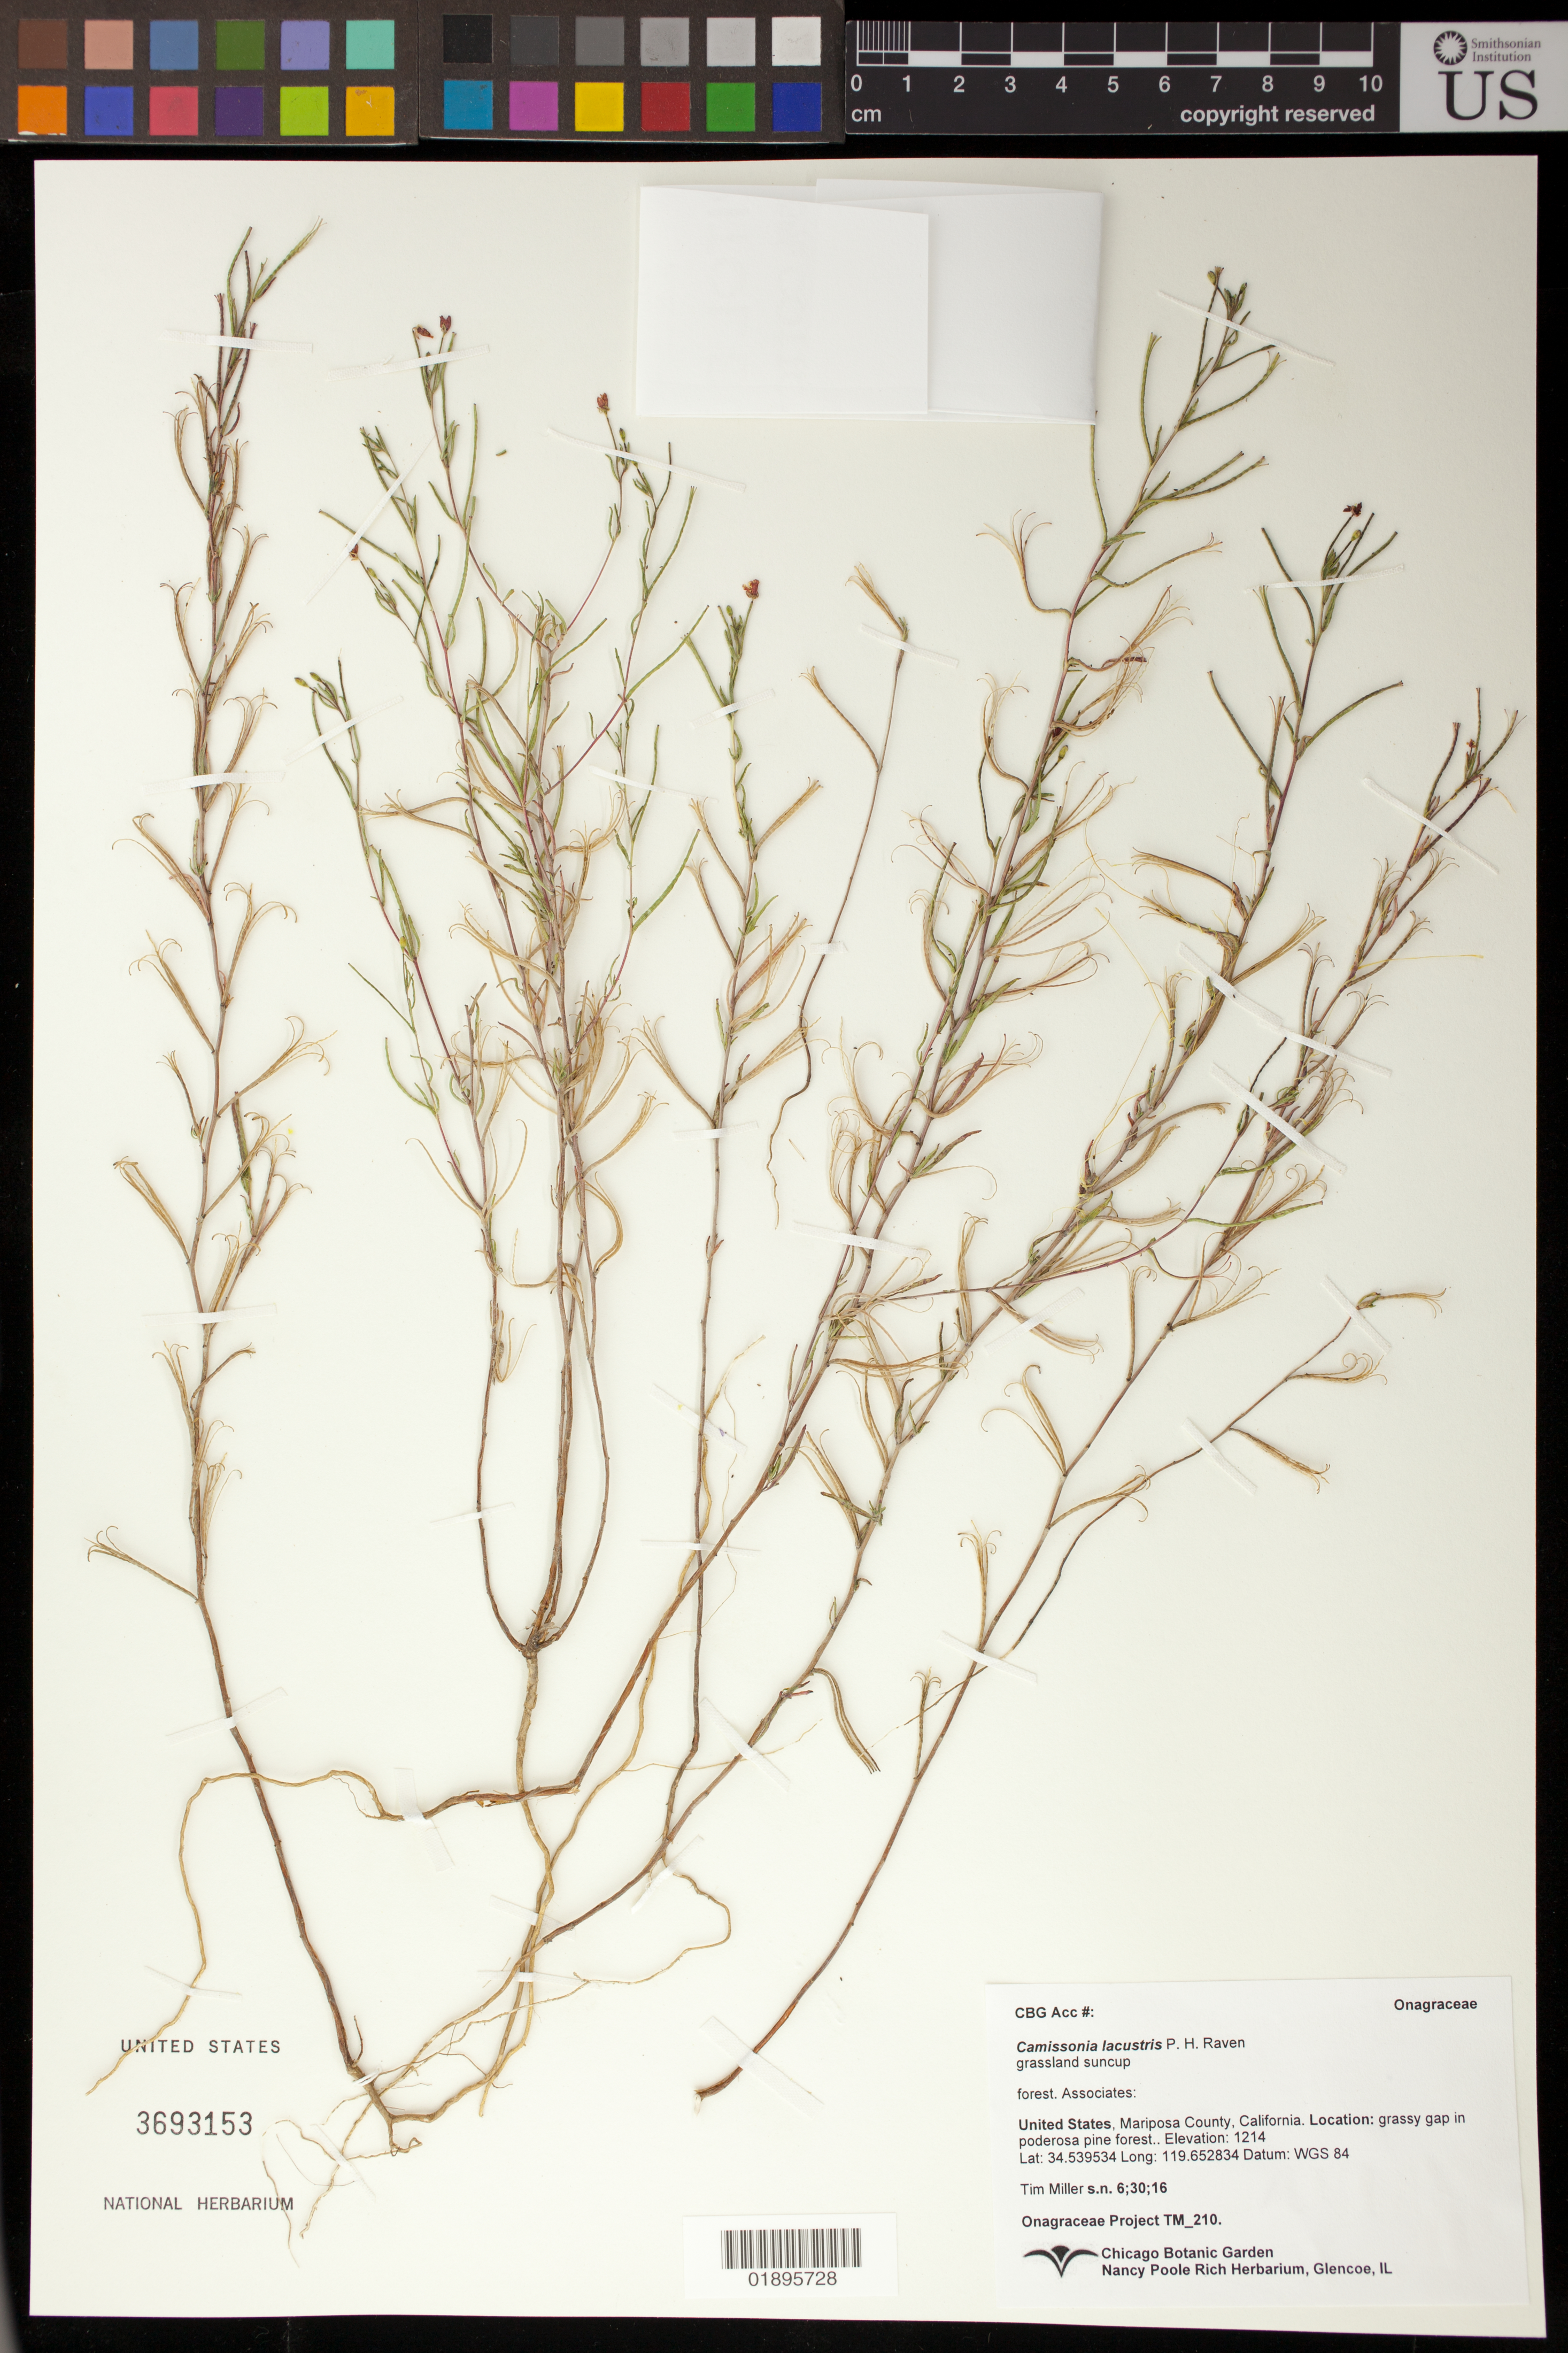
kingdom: Plantae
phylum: Tracheophyta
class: Magnoliopsida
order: Myrtales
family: Onagraceae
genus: Camissonia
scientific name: Camissonia lacustris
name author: P.H. Raven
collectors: T. Miller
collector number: TM 210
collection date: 2016-06-30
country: United States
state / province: California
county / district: Mariposa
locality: Wawona, grassy gap in poderosa pine forest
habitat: forest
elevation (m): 1214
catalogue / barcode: US 3693153